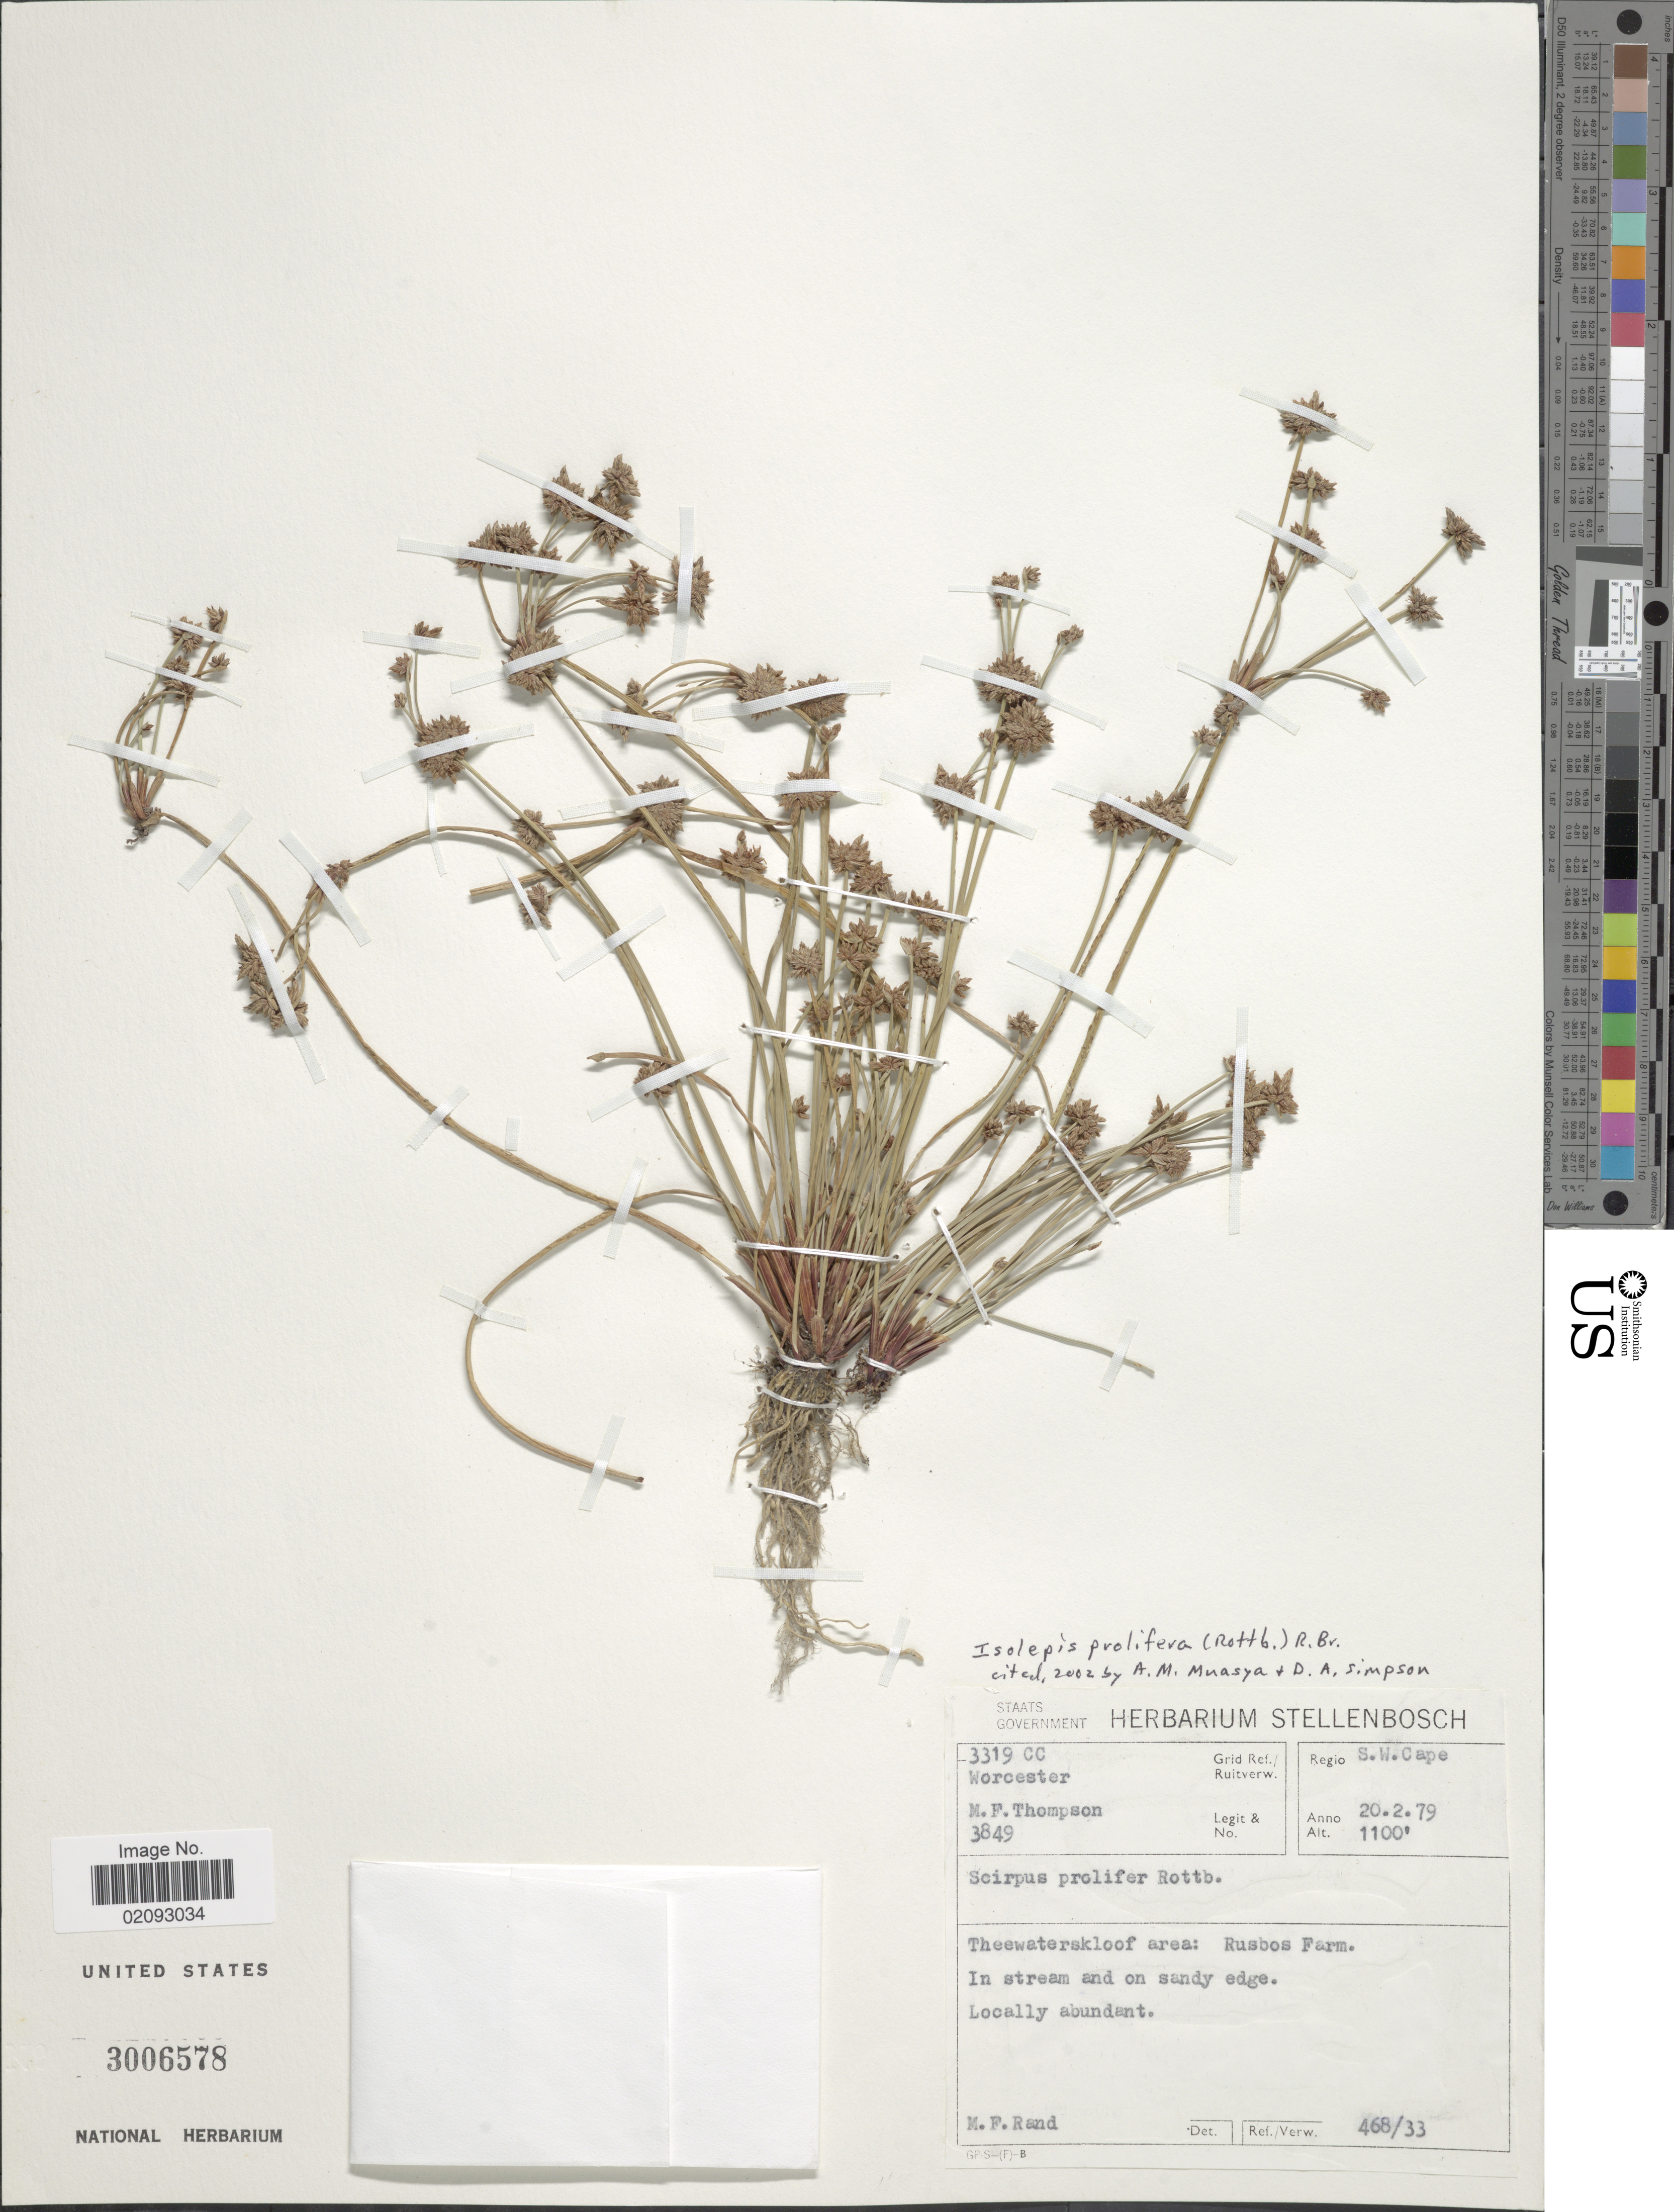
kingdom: Plantae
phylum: Tracheophyta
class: Liliopsida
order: Poales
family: Cyperaceae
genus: Isolepis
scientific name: Isolepis prolifera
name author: (Rottb.) R. Br.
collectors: M. F. Thompson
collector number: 3849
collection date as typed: Transcribed d/m/y: 20/2/79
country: South Africa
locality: Regio S.W. Cape, Theewaterskloof area: Rusbos farm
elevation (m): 335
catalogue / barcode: US 3006578